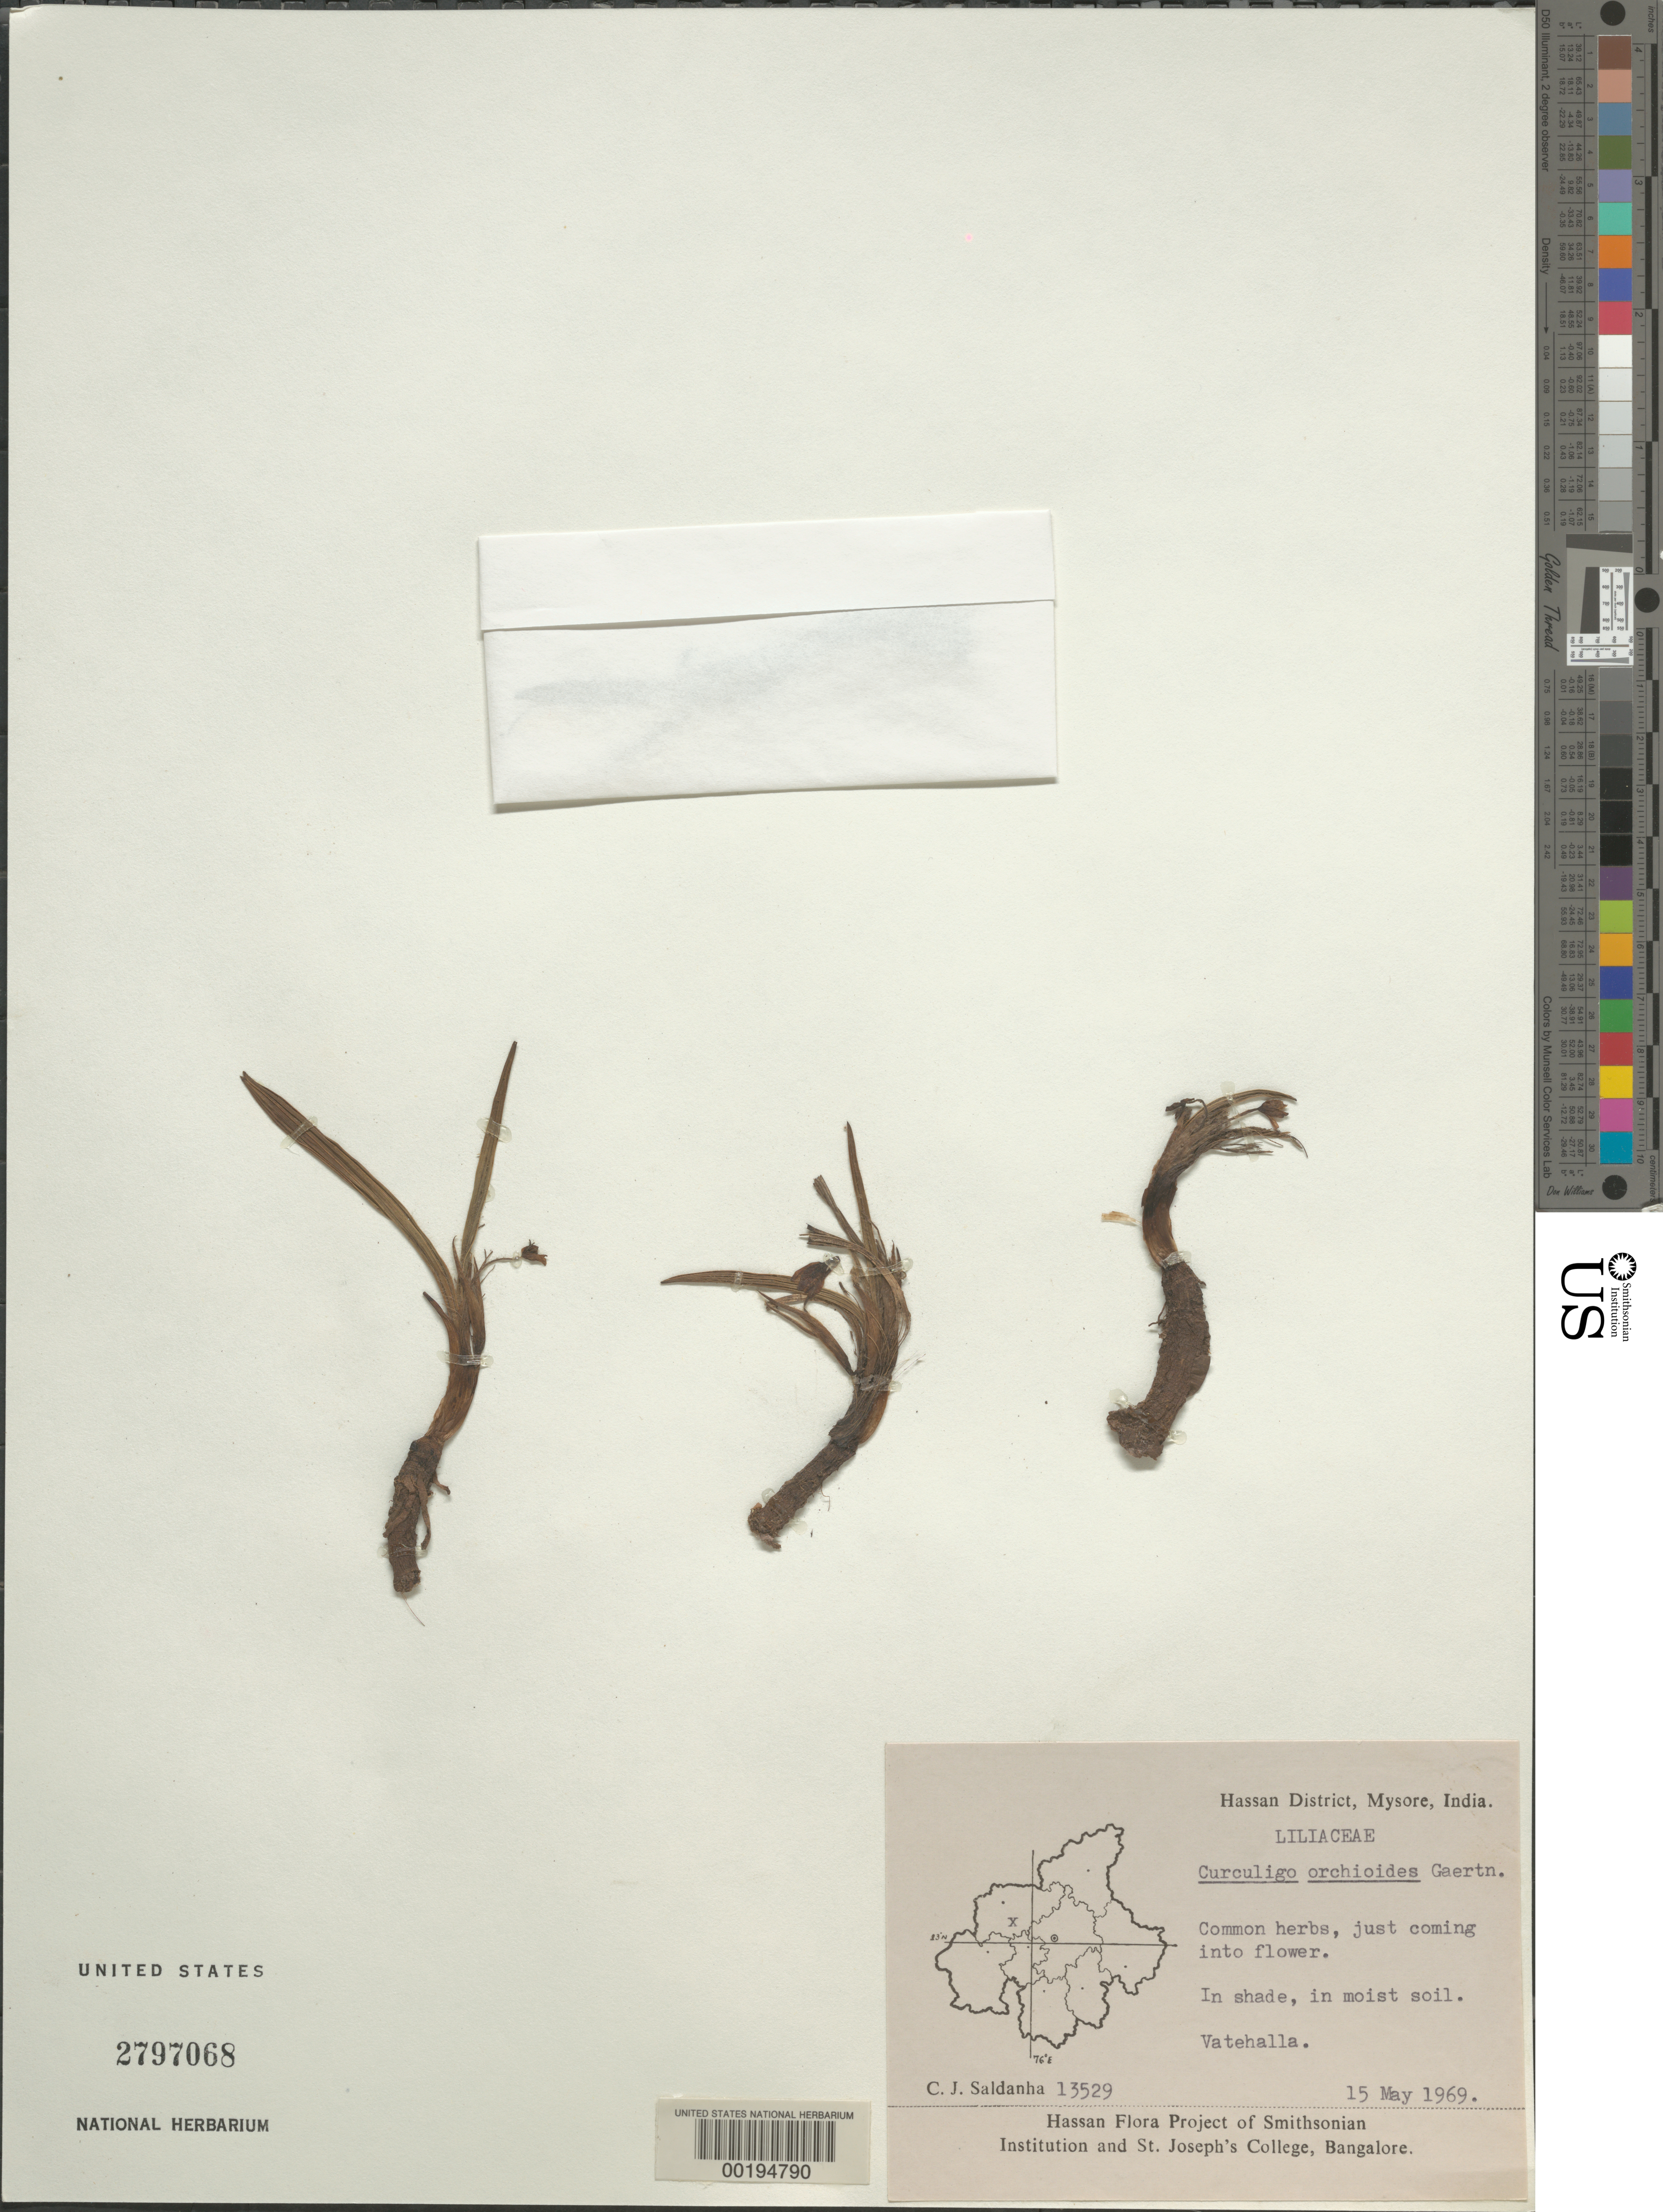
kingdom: Plantae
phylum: Tracheophyta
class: Liliopsida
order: Asparagales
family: Hypoxidaceae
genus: Curculigo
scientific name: Curculigo orchioides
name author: Gaertn.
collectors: C. J. Saldanha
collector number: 13529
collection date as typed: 15 May 1969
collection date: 1969-05-15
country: India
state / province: Karnataka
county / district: Hassan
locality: Vatehalla, mysore state [mysore state = karnataka.]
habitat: In shade, in moist soil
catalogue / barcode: US 2797068